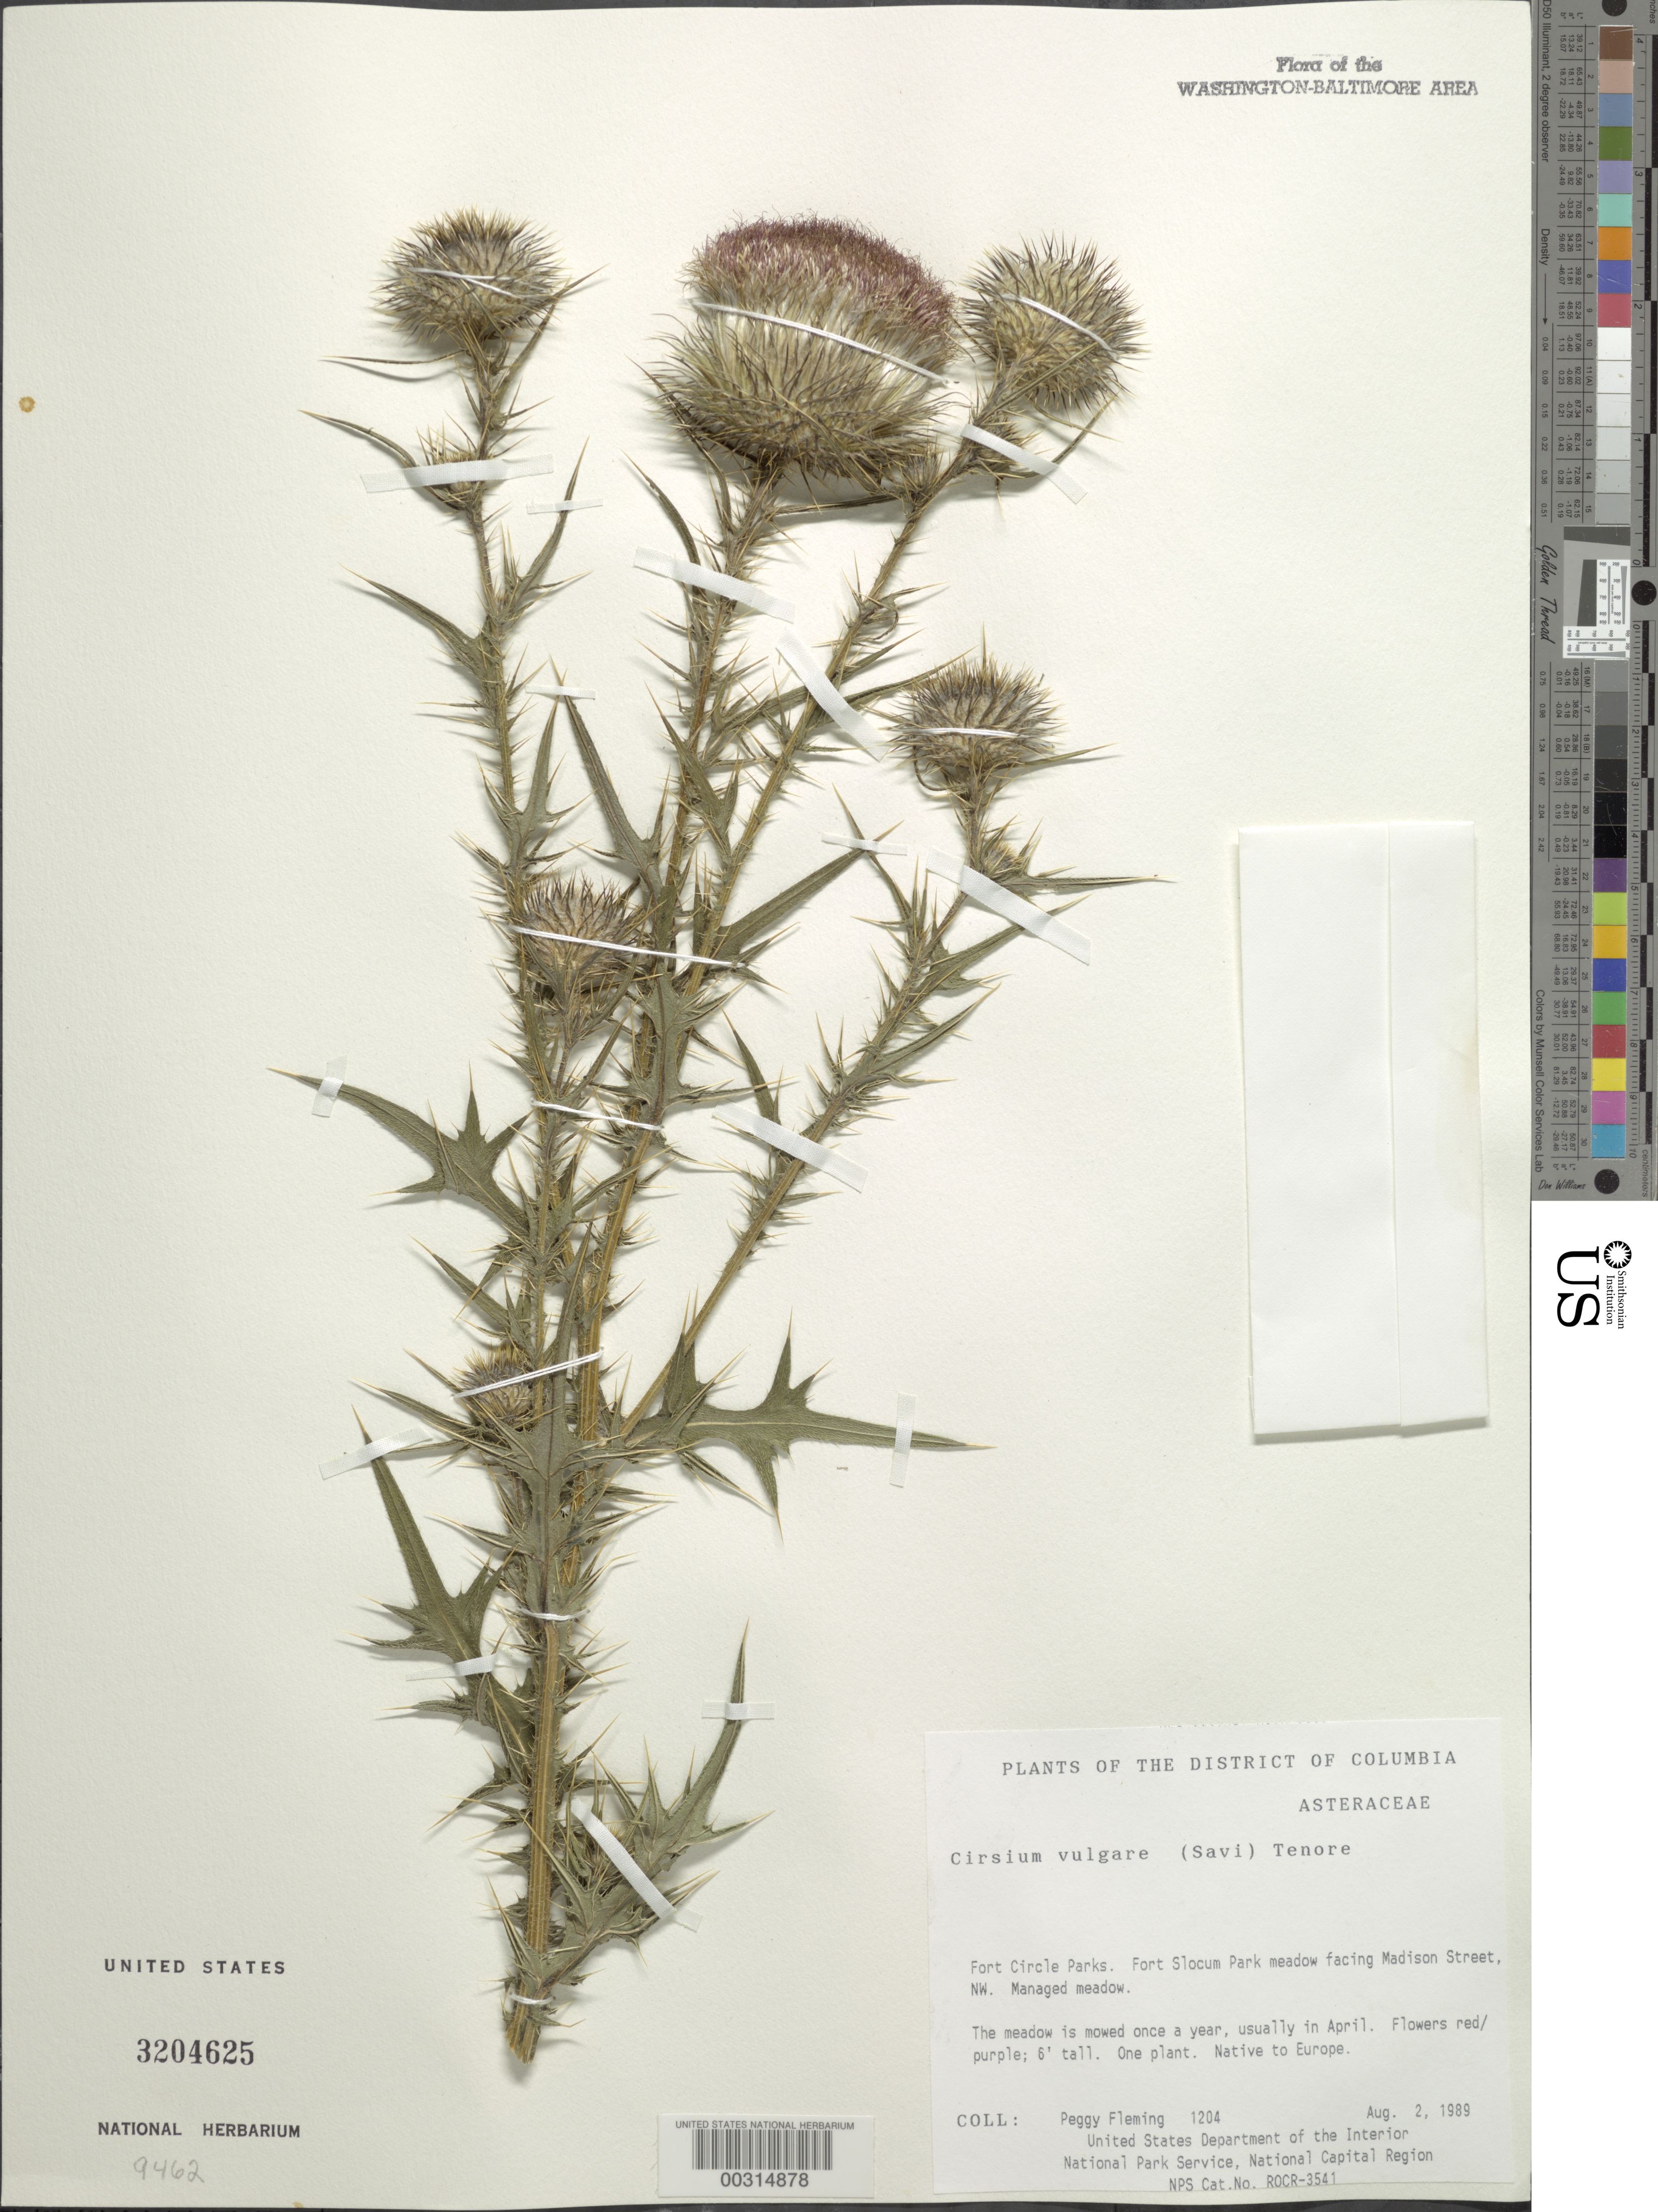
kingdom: Plantae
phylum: Tracheophyta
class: Magnoliopsida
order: Asterales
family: Asteraceae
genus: Cirsium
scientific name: Cirsium vulgare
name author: (Savi) Ten.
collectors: P. Fleming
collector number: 1204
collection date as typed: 02 Aug 1989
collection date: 1989-08-02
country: United States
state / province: District of Columbia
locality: Fort Circle Parks, Fort Slocum Park meadow facing Madison Street, NW.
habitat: Managed meadow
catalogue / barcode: US 3204625